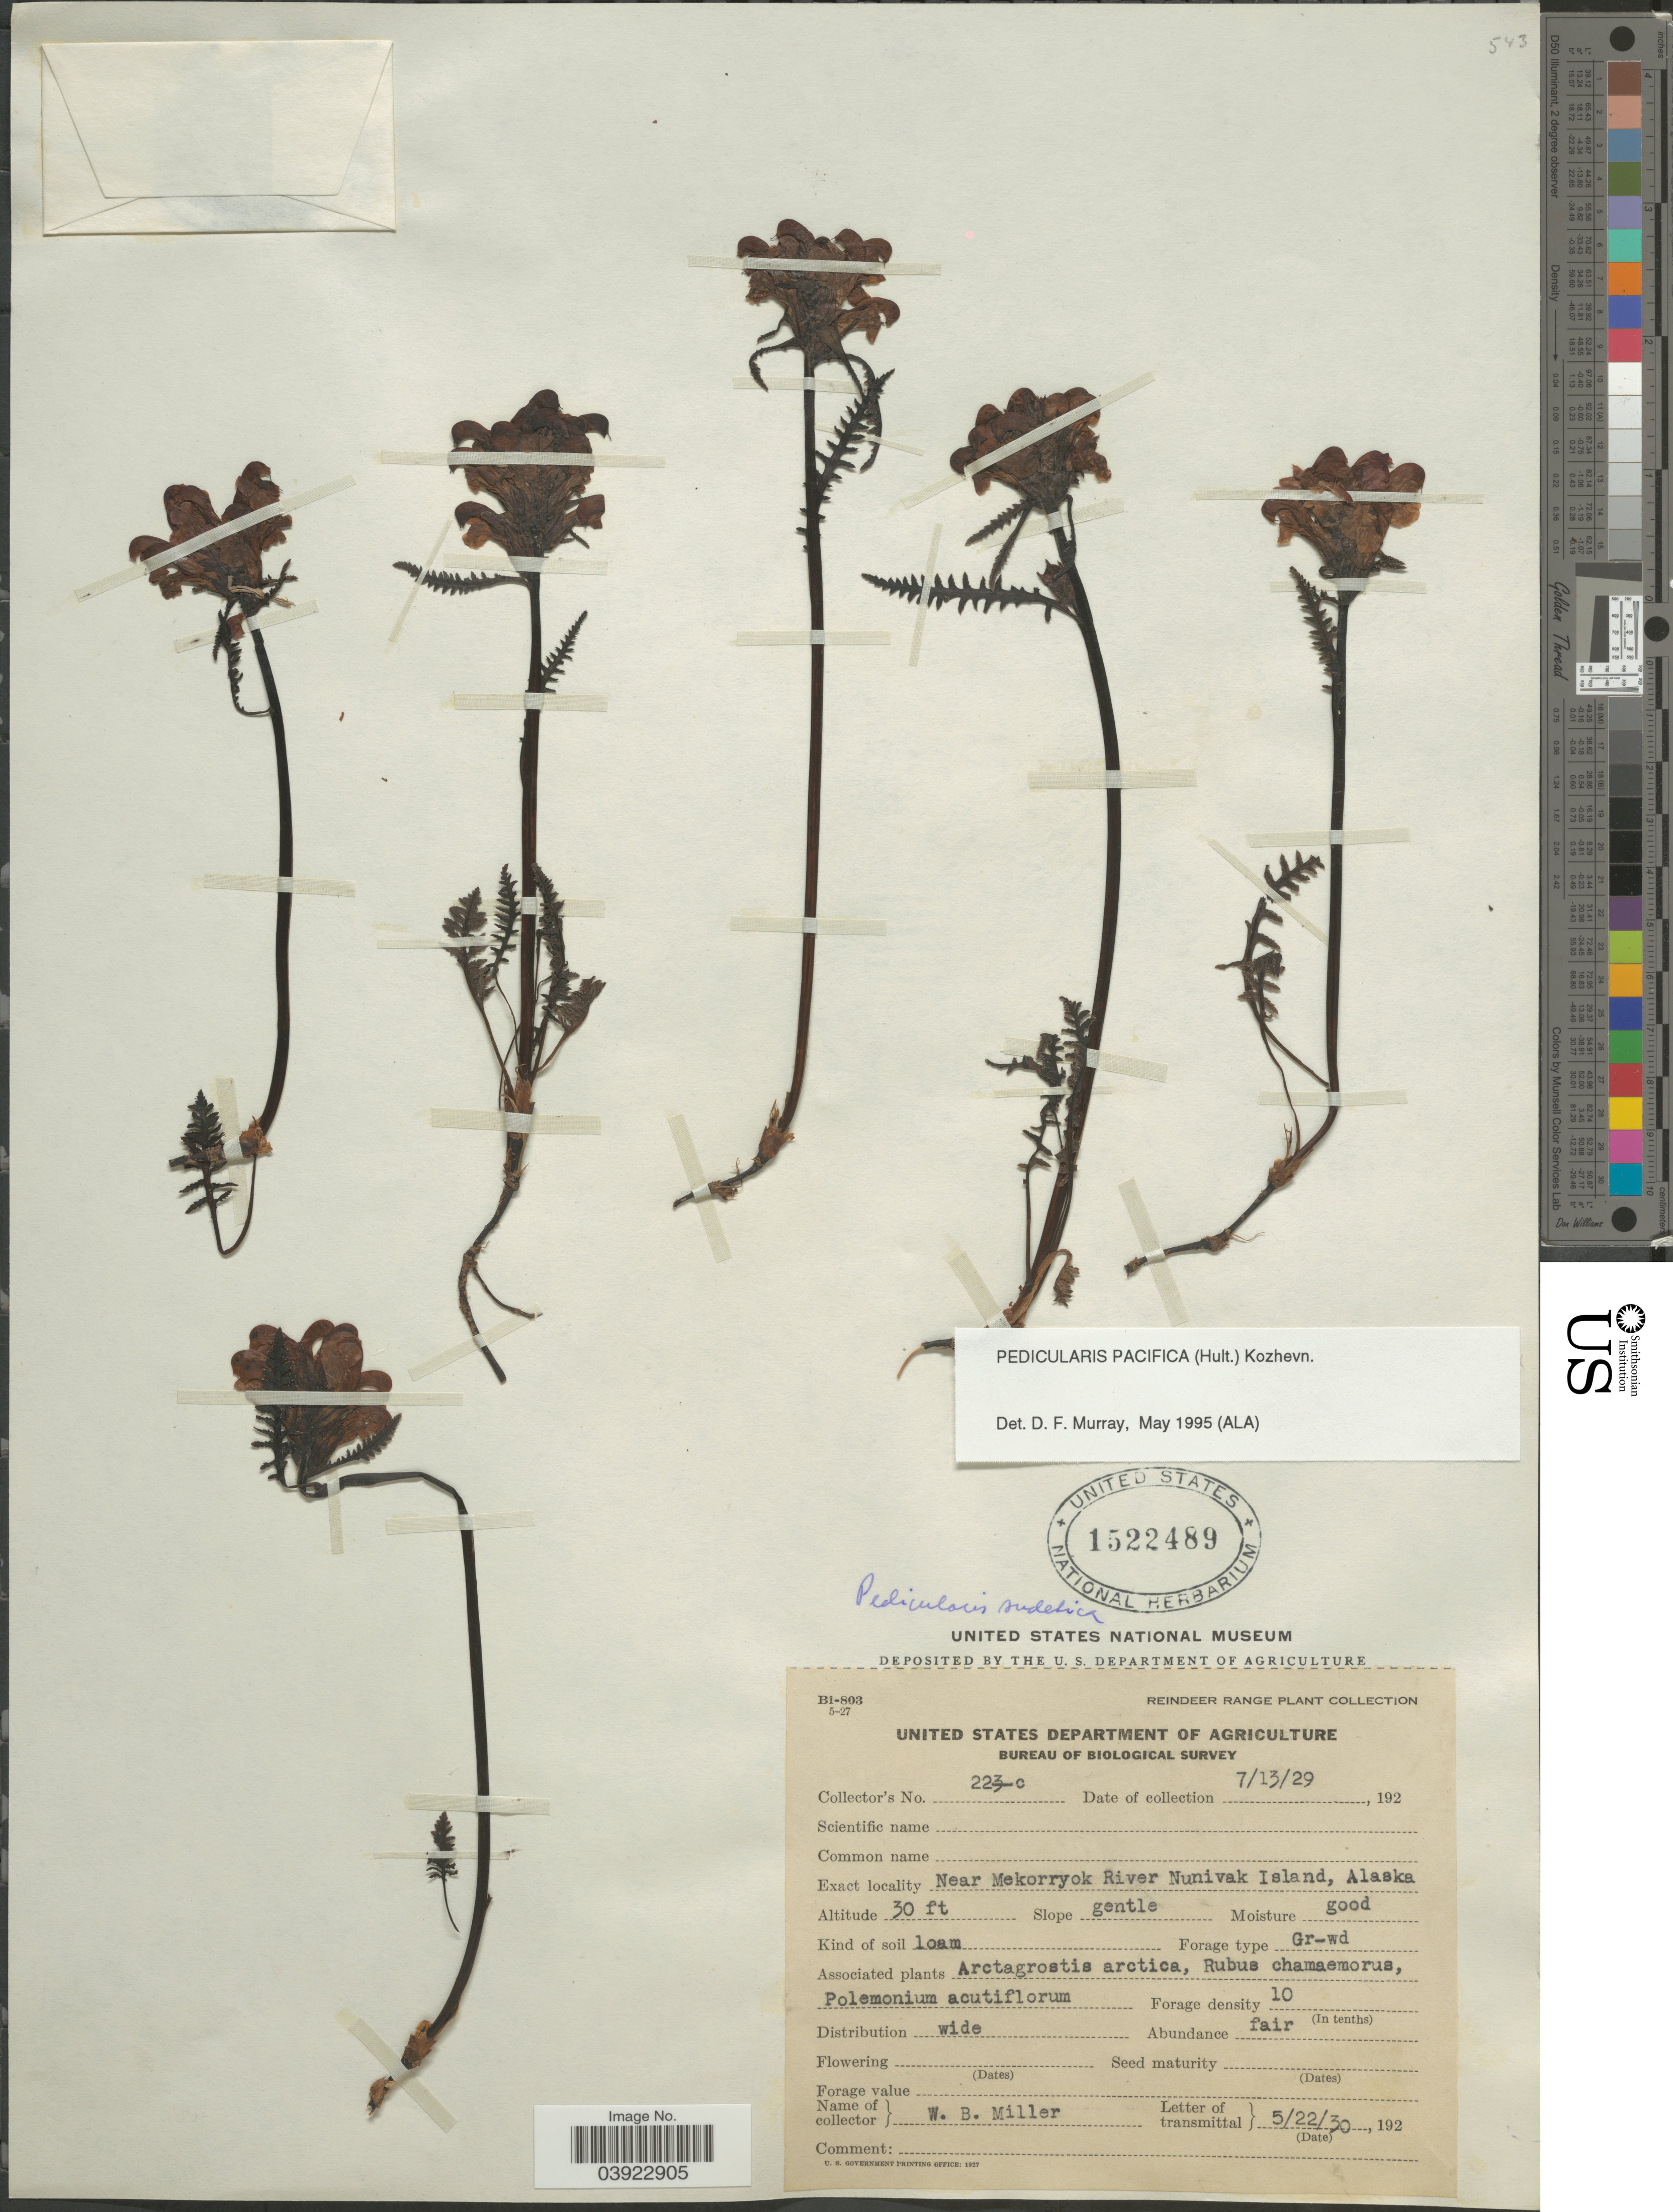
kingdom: Plantae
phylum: Tracheophyta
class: Magnoliopsida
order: Lamiales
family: Orobanchaceae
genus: Pedicularis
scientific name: Pedicularis pacifica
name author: (Hultén) Kozhevn.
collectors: W. Miller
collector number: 223c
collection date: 1929-07-13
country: United States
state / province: Alaska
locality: Near Mekorryok River Nunivak Island.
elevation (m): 9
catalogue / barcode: US 1522489